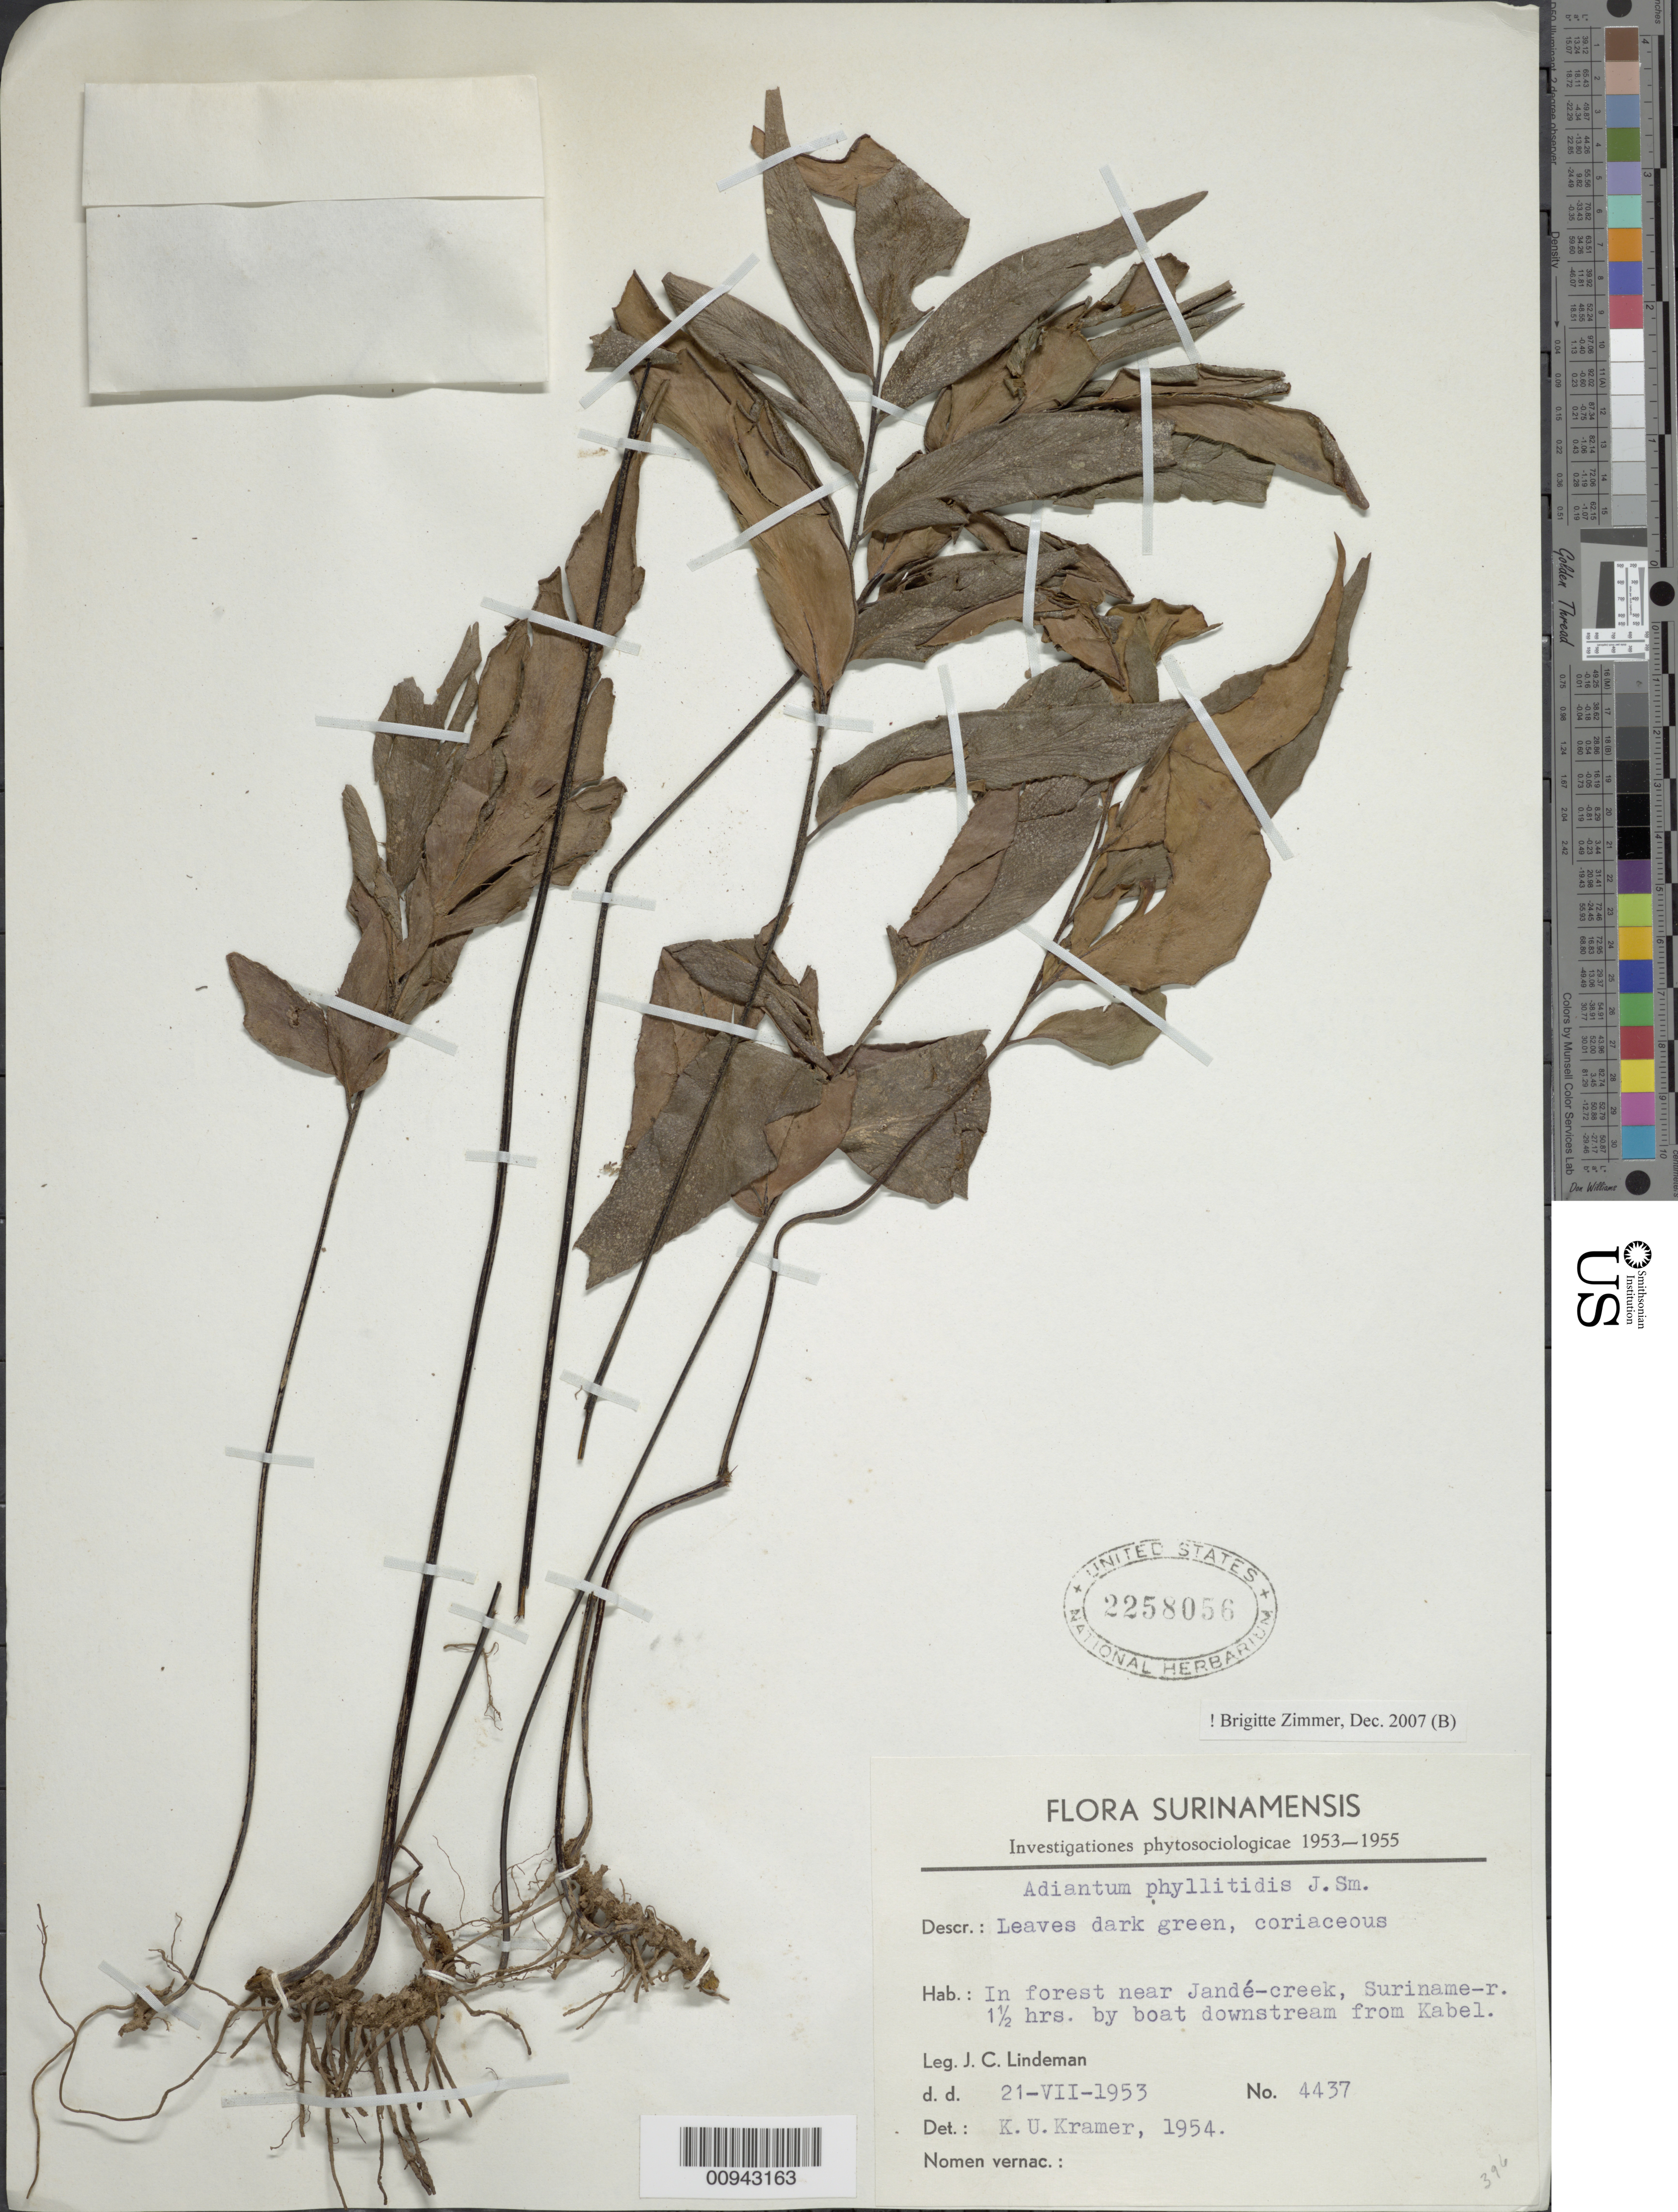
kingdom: Plantae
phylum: Tracheophyta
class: Polypodiopsida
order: Polypodiales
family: Pteridaceae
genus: Adiantum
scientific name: Adiantum phyllitidis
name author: J. Sm.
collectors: J. C. Lindeman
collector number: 4437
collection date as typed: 21-Jul-53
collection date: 1953-07-21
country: Suriname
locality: Jandé Creek, Suriname R., 1.5 hours by boat downstream from Kabel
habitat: Forest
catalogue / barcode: US 2258056